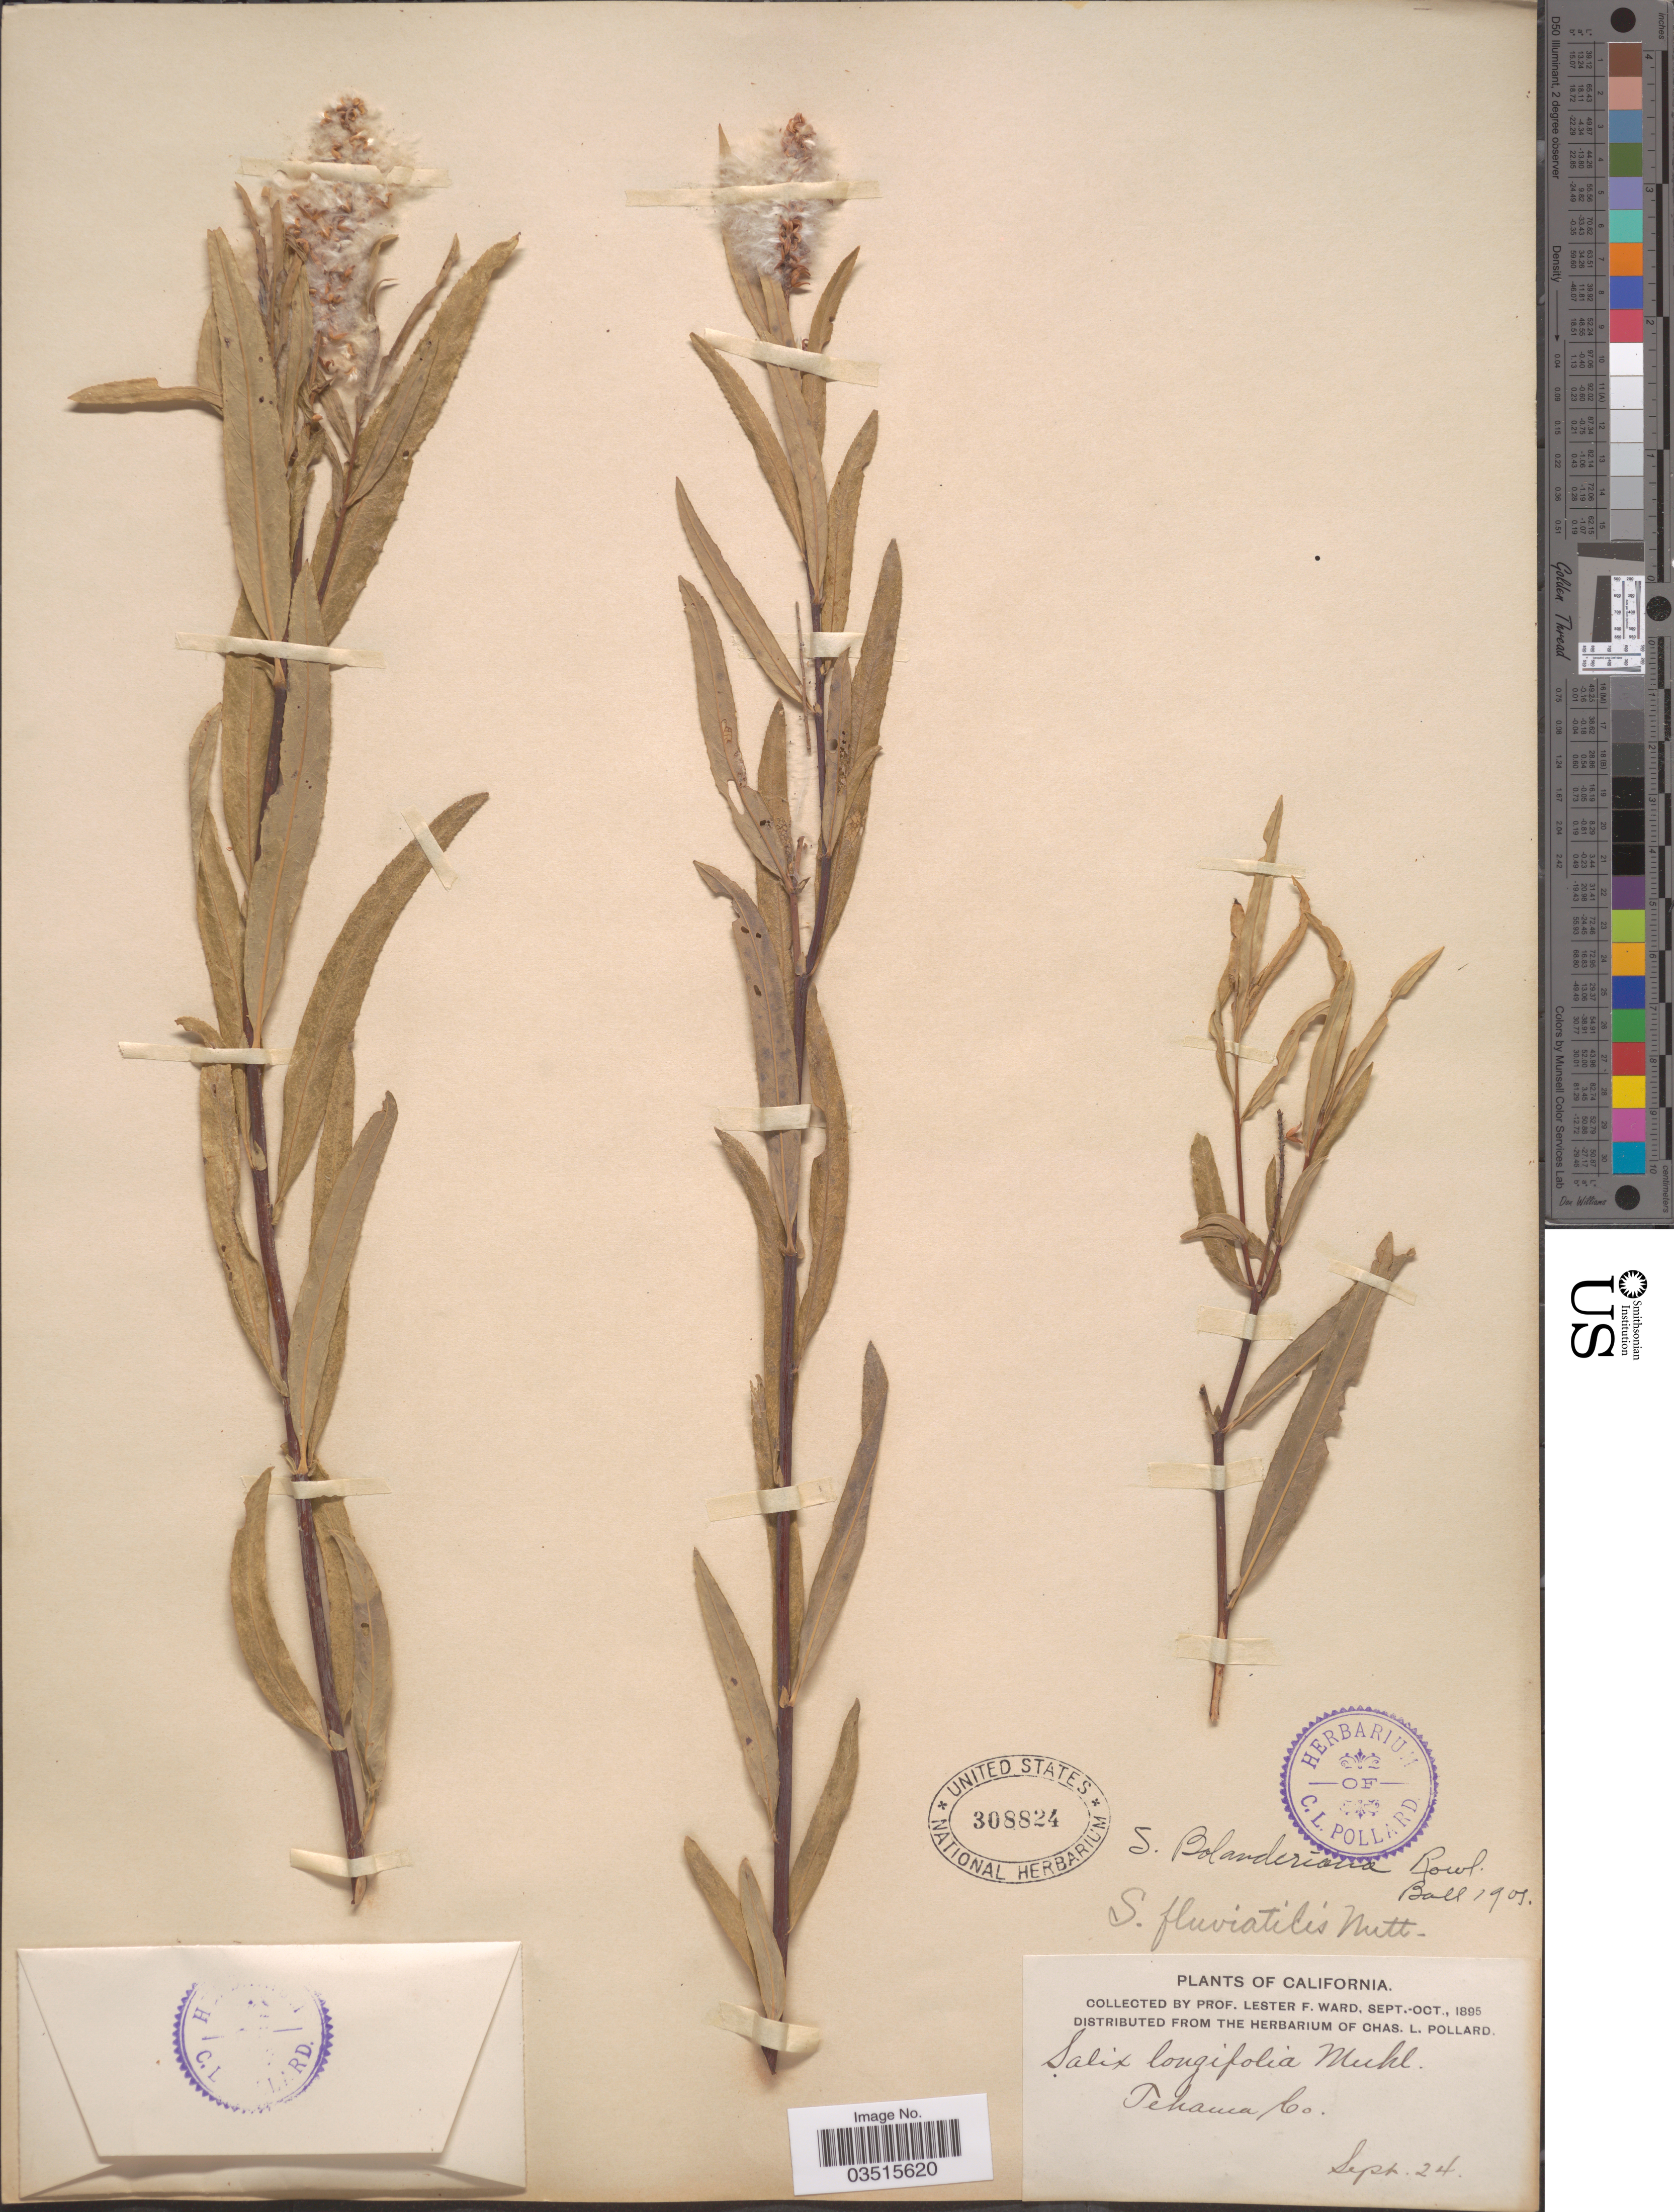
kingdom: Plantae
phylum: Tracheophyta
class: Magnoliopsida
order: Malpighiales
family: Salicaceae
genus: Salix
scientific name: Salix melanopsis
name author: Nutt.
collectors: L. F. Ward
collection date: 1895-09-24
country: United States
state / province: California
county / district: Tehama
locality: Tehama Co.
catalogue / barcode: US 308824